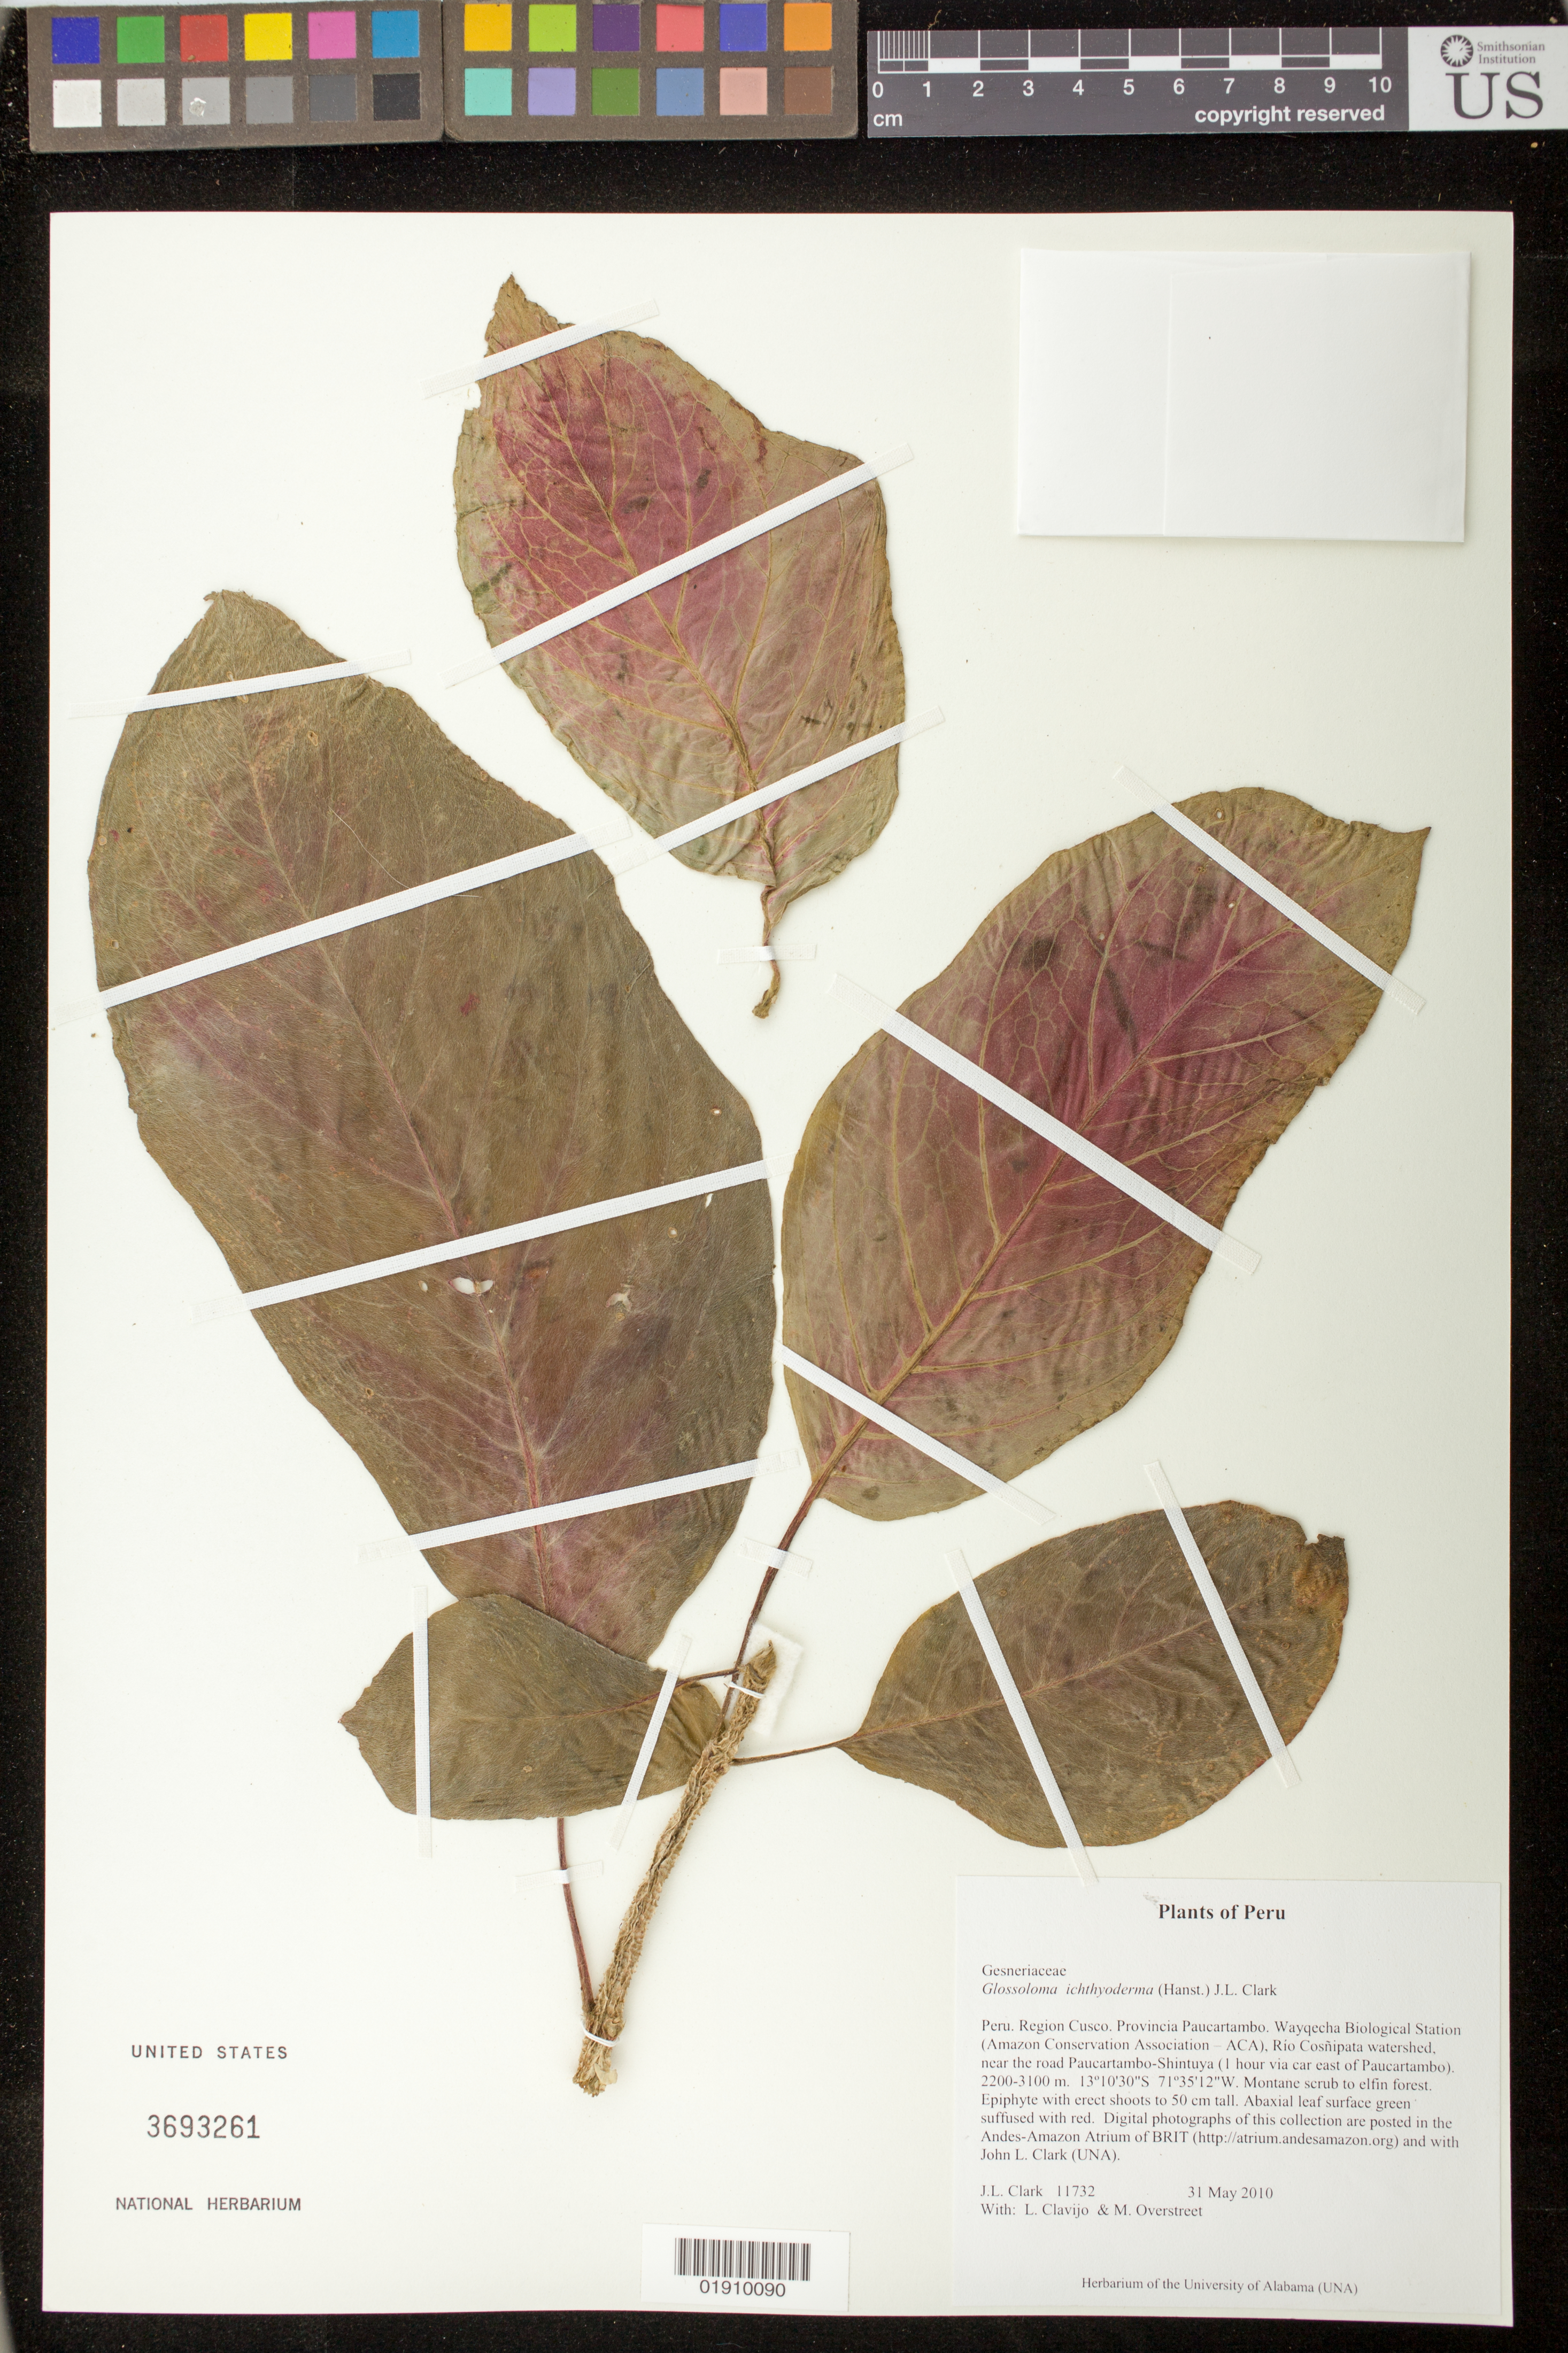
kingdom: Plantae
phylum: Tracheophyta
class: Magnoliopsida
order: Lamiales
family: Gesneriaceae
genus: Glossoloma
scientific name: Glossoloma ichthyoderma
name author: (Hanst.) J.L. Clark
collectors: J. L. Clark, L. Clavijo & M. Overstreet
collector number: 11732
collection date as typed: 31 May 2010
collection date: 2010-05-31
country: Peru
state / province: Cusco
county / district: Paucartambo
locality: Wayqecha Biological Station (Amazon Conservation Association - ACA), Rio Cosnipata watershed, near the road Paucartambo-Shintuya (1 hr via car E of Paucartambo)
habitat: Montane scrub to elfin forest.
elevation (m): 2200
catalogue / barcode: US 3693261